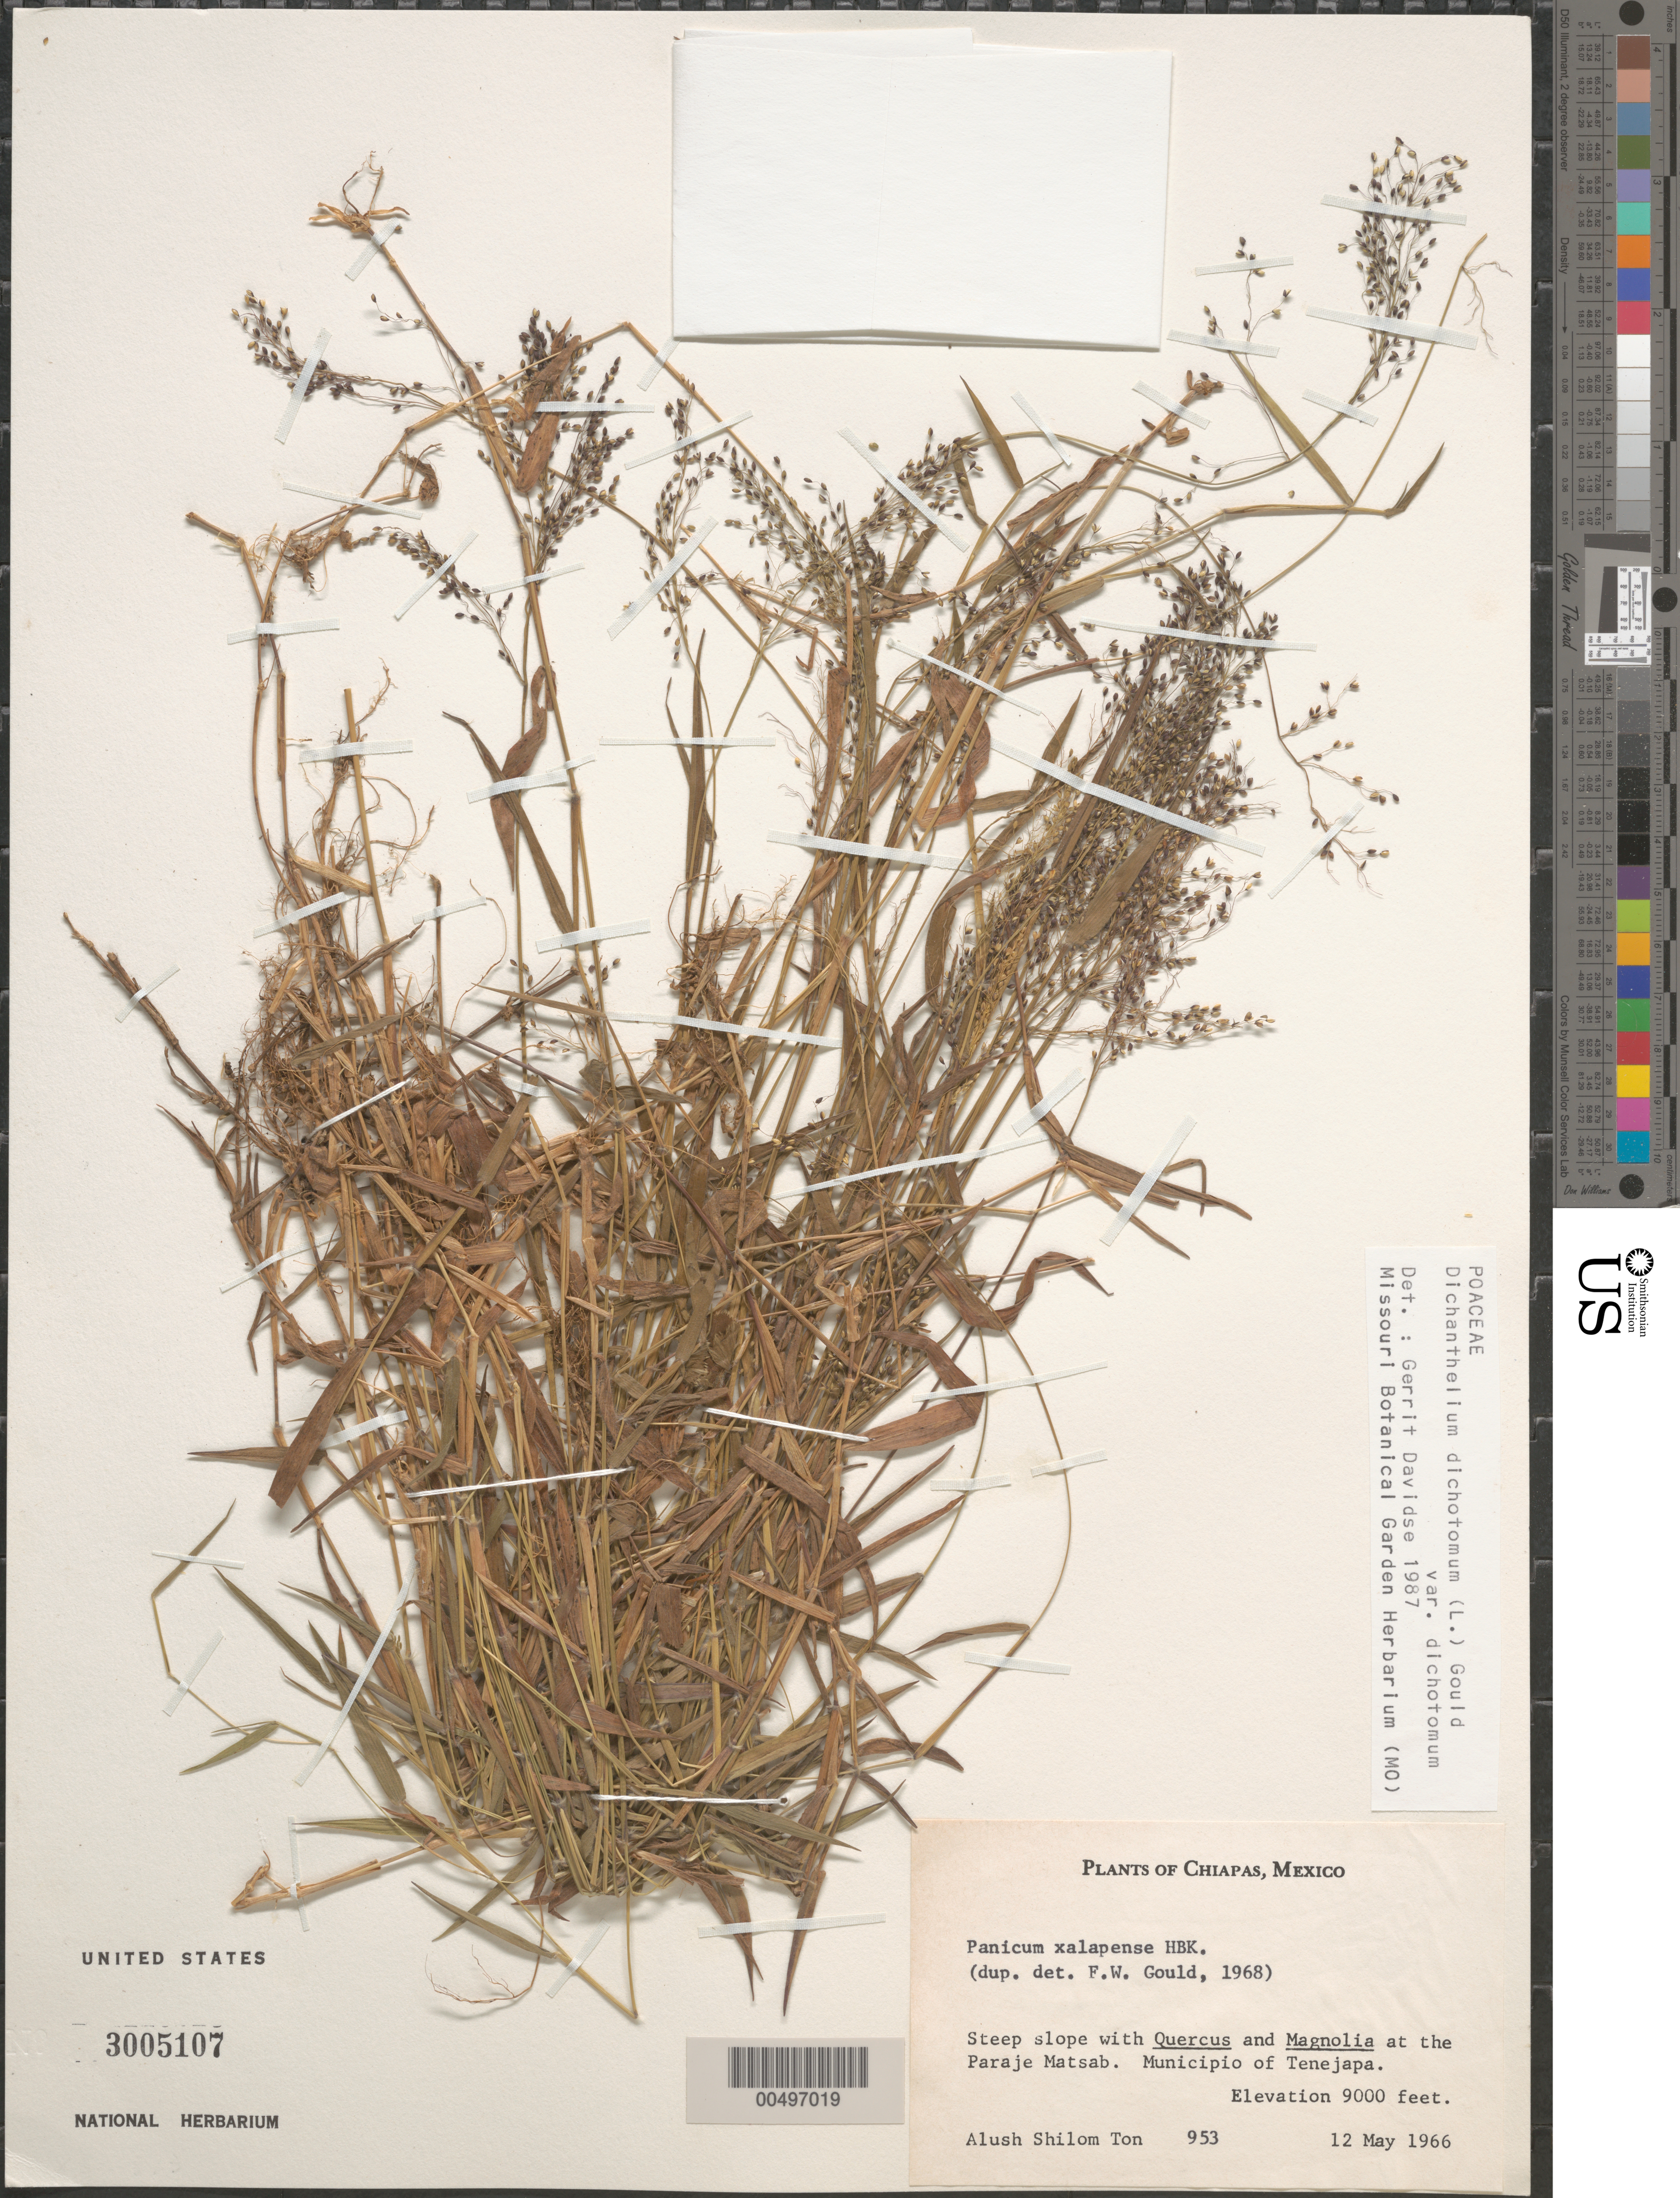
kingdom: Plantae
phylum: Tracheophyta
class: Liliopsida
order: Poales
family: Poaceae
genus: Dichanthelium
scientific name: Dichanthelium dichotomum var. dichotomum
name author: (L.) Gould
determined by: Davidse, Gerrit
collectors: A. S. Ton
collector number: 953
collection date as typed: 12 May 1966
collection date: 1966-05-12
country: Mexico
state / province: Chiapas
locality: At the Paraje Matsab, Mun of Tenejapa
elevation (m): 2743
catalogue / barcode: US 3005107